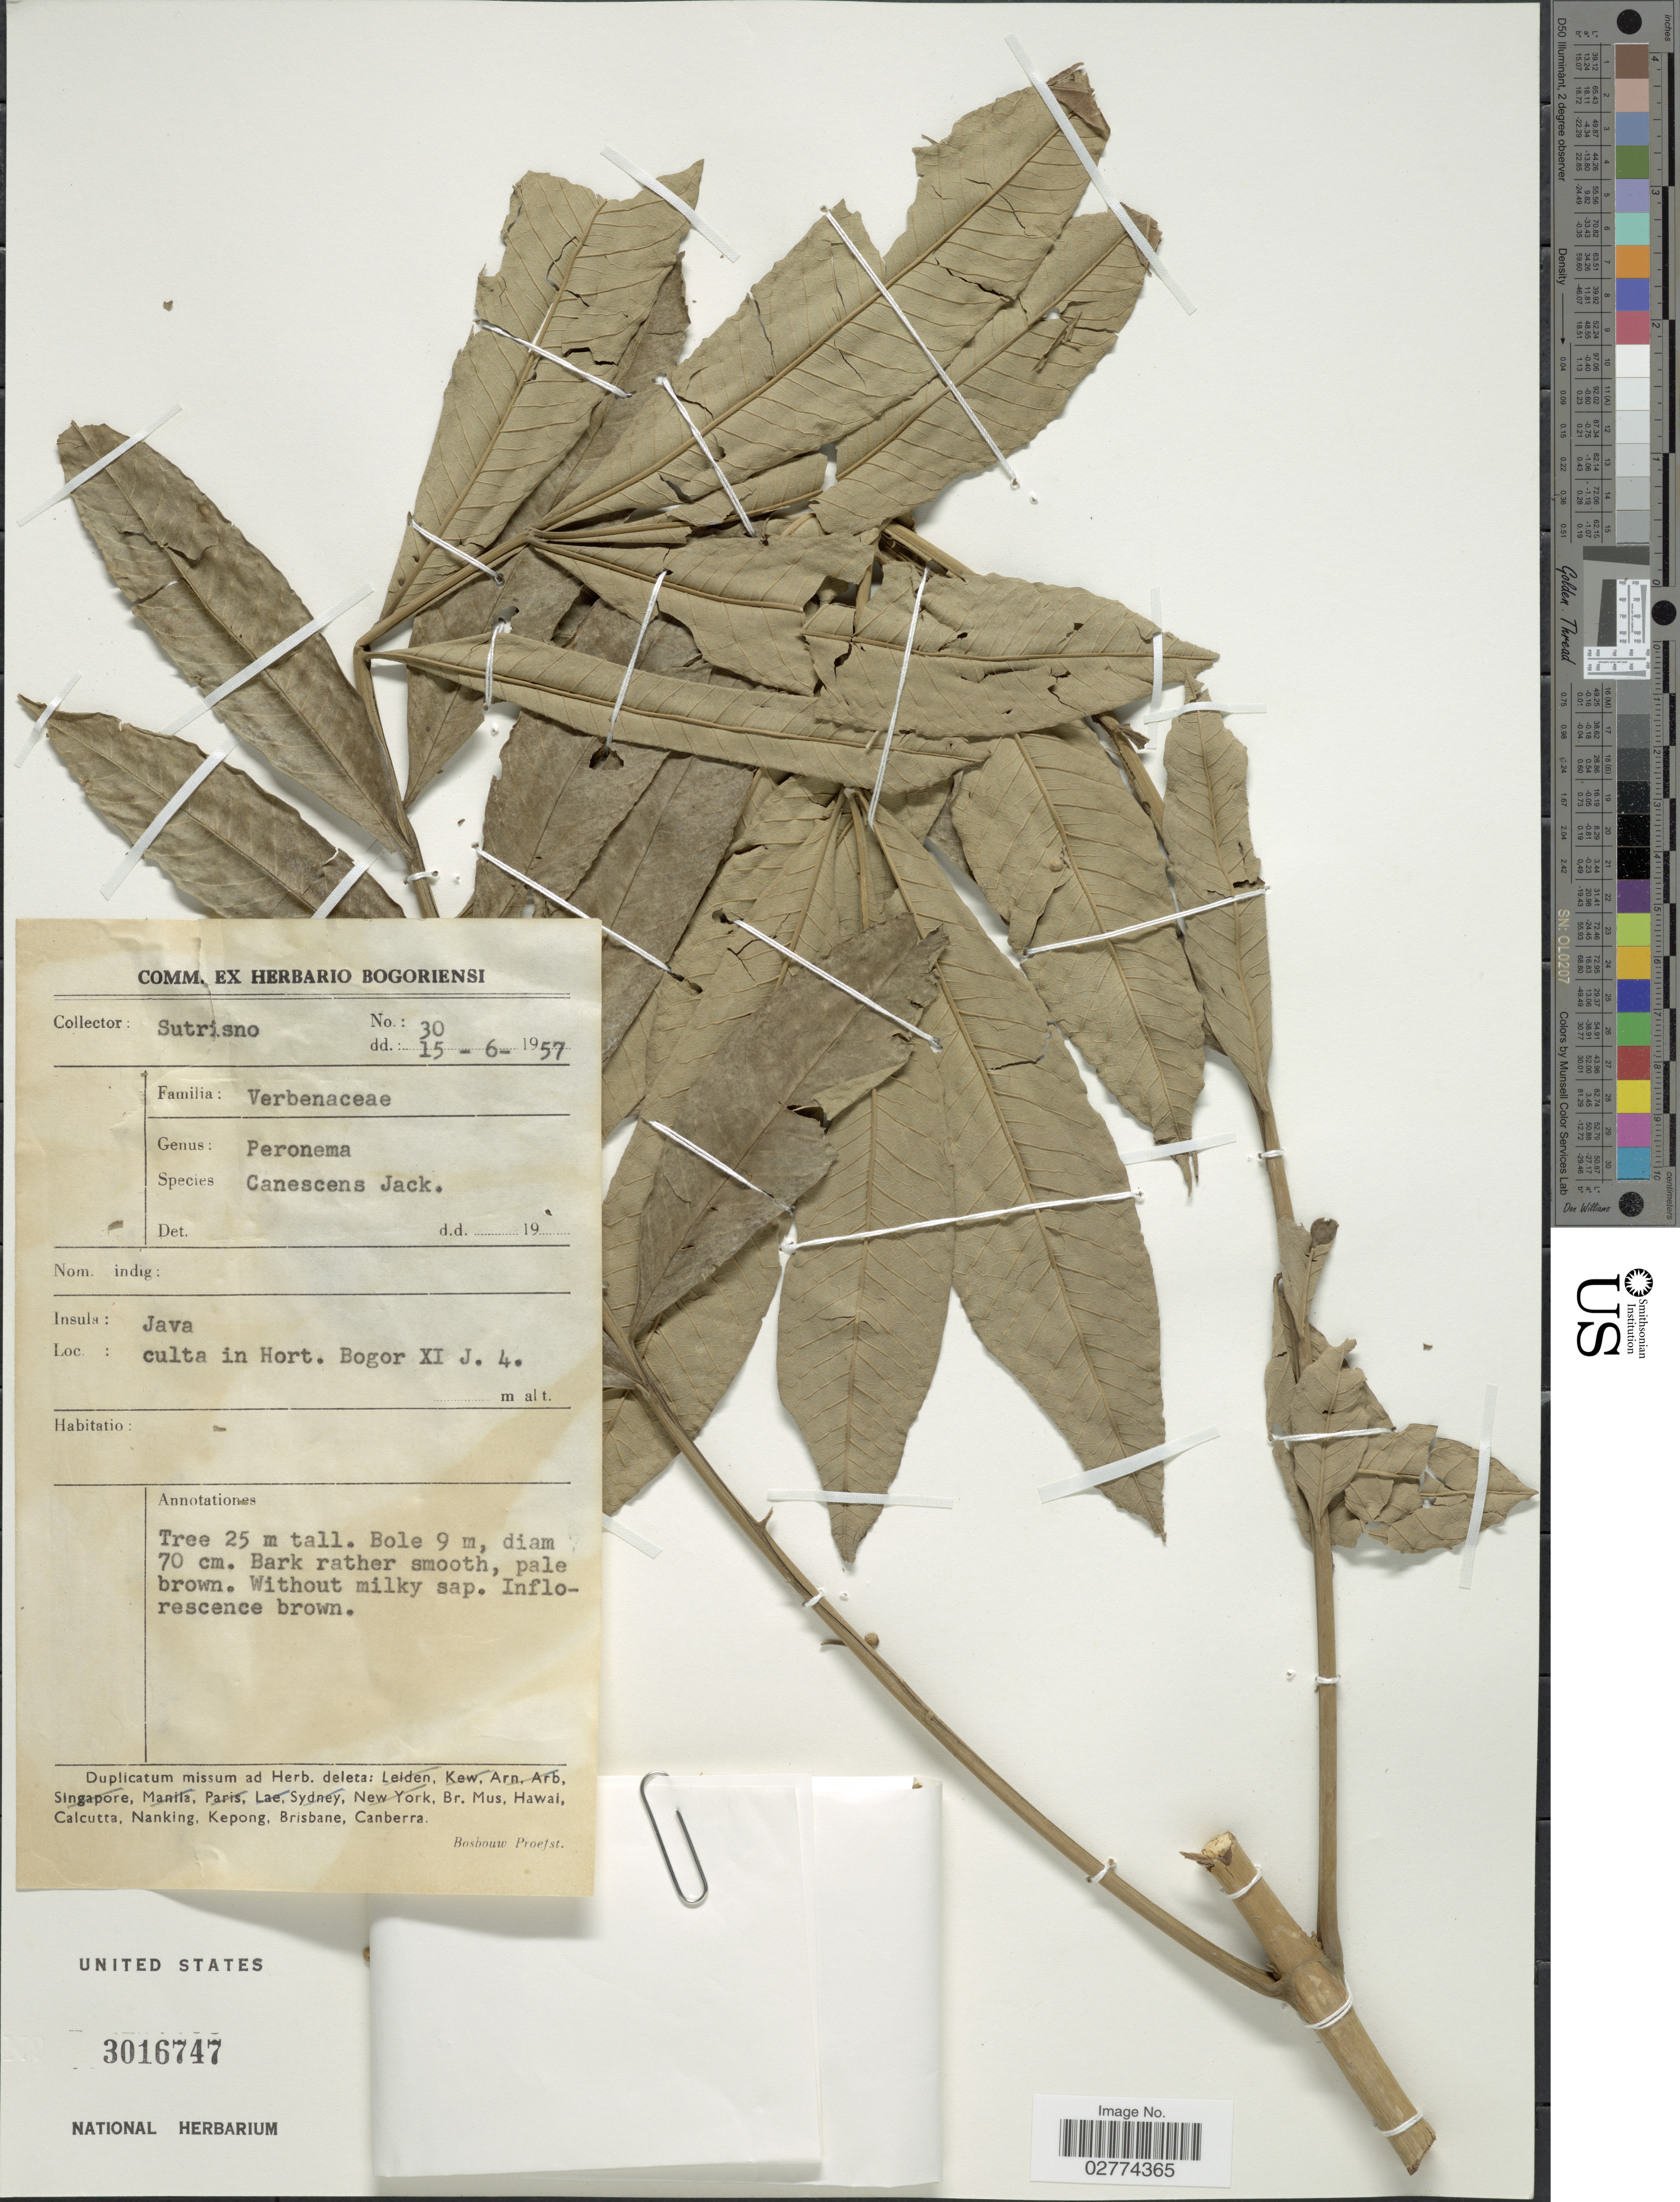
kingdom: Plantae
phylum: Tracheophyta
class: Magnoliopsida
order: Lamiales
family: Lamiaceae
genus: Peronema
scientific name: Peronema canescens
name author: Jack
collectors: P. Sutrisno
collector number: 30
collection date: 1957-06-15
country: Indonesia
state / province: Java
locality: Culta in Hort. Bogor XI J. 4.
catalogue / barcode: US 3016747